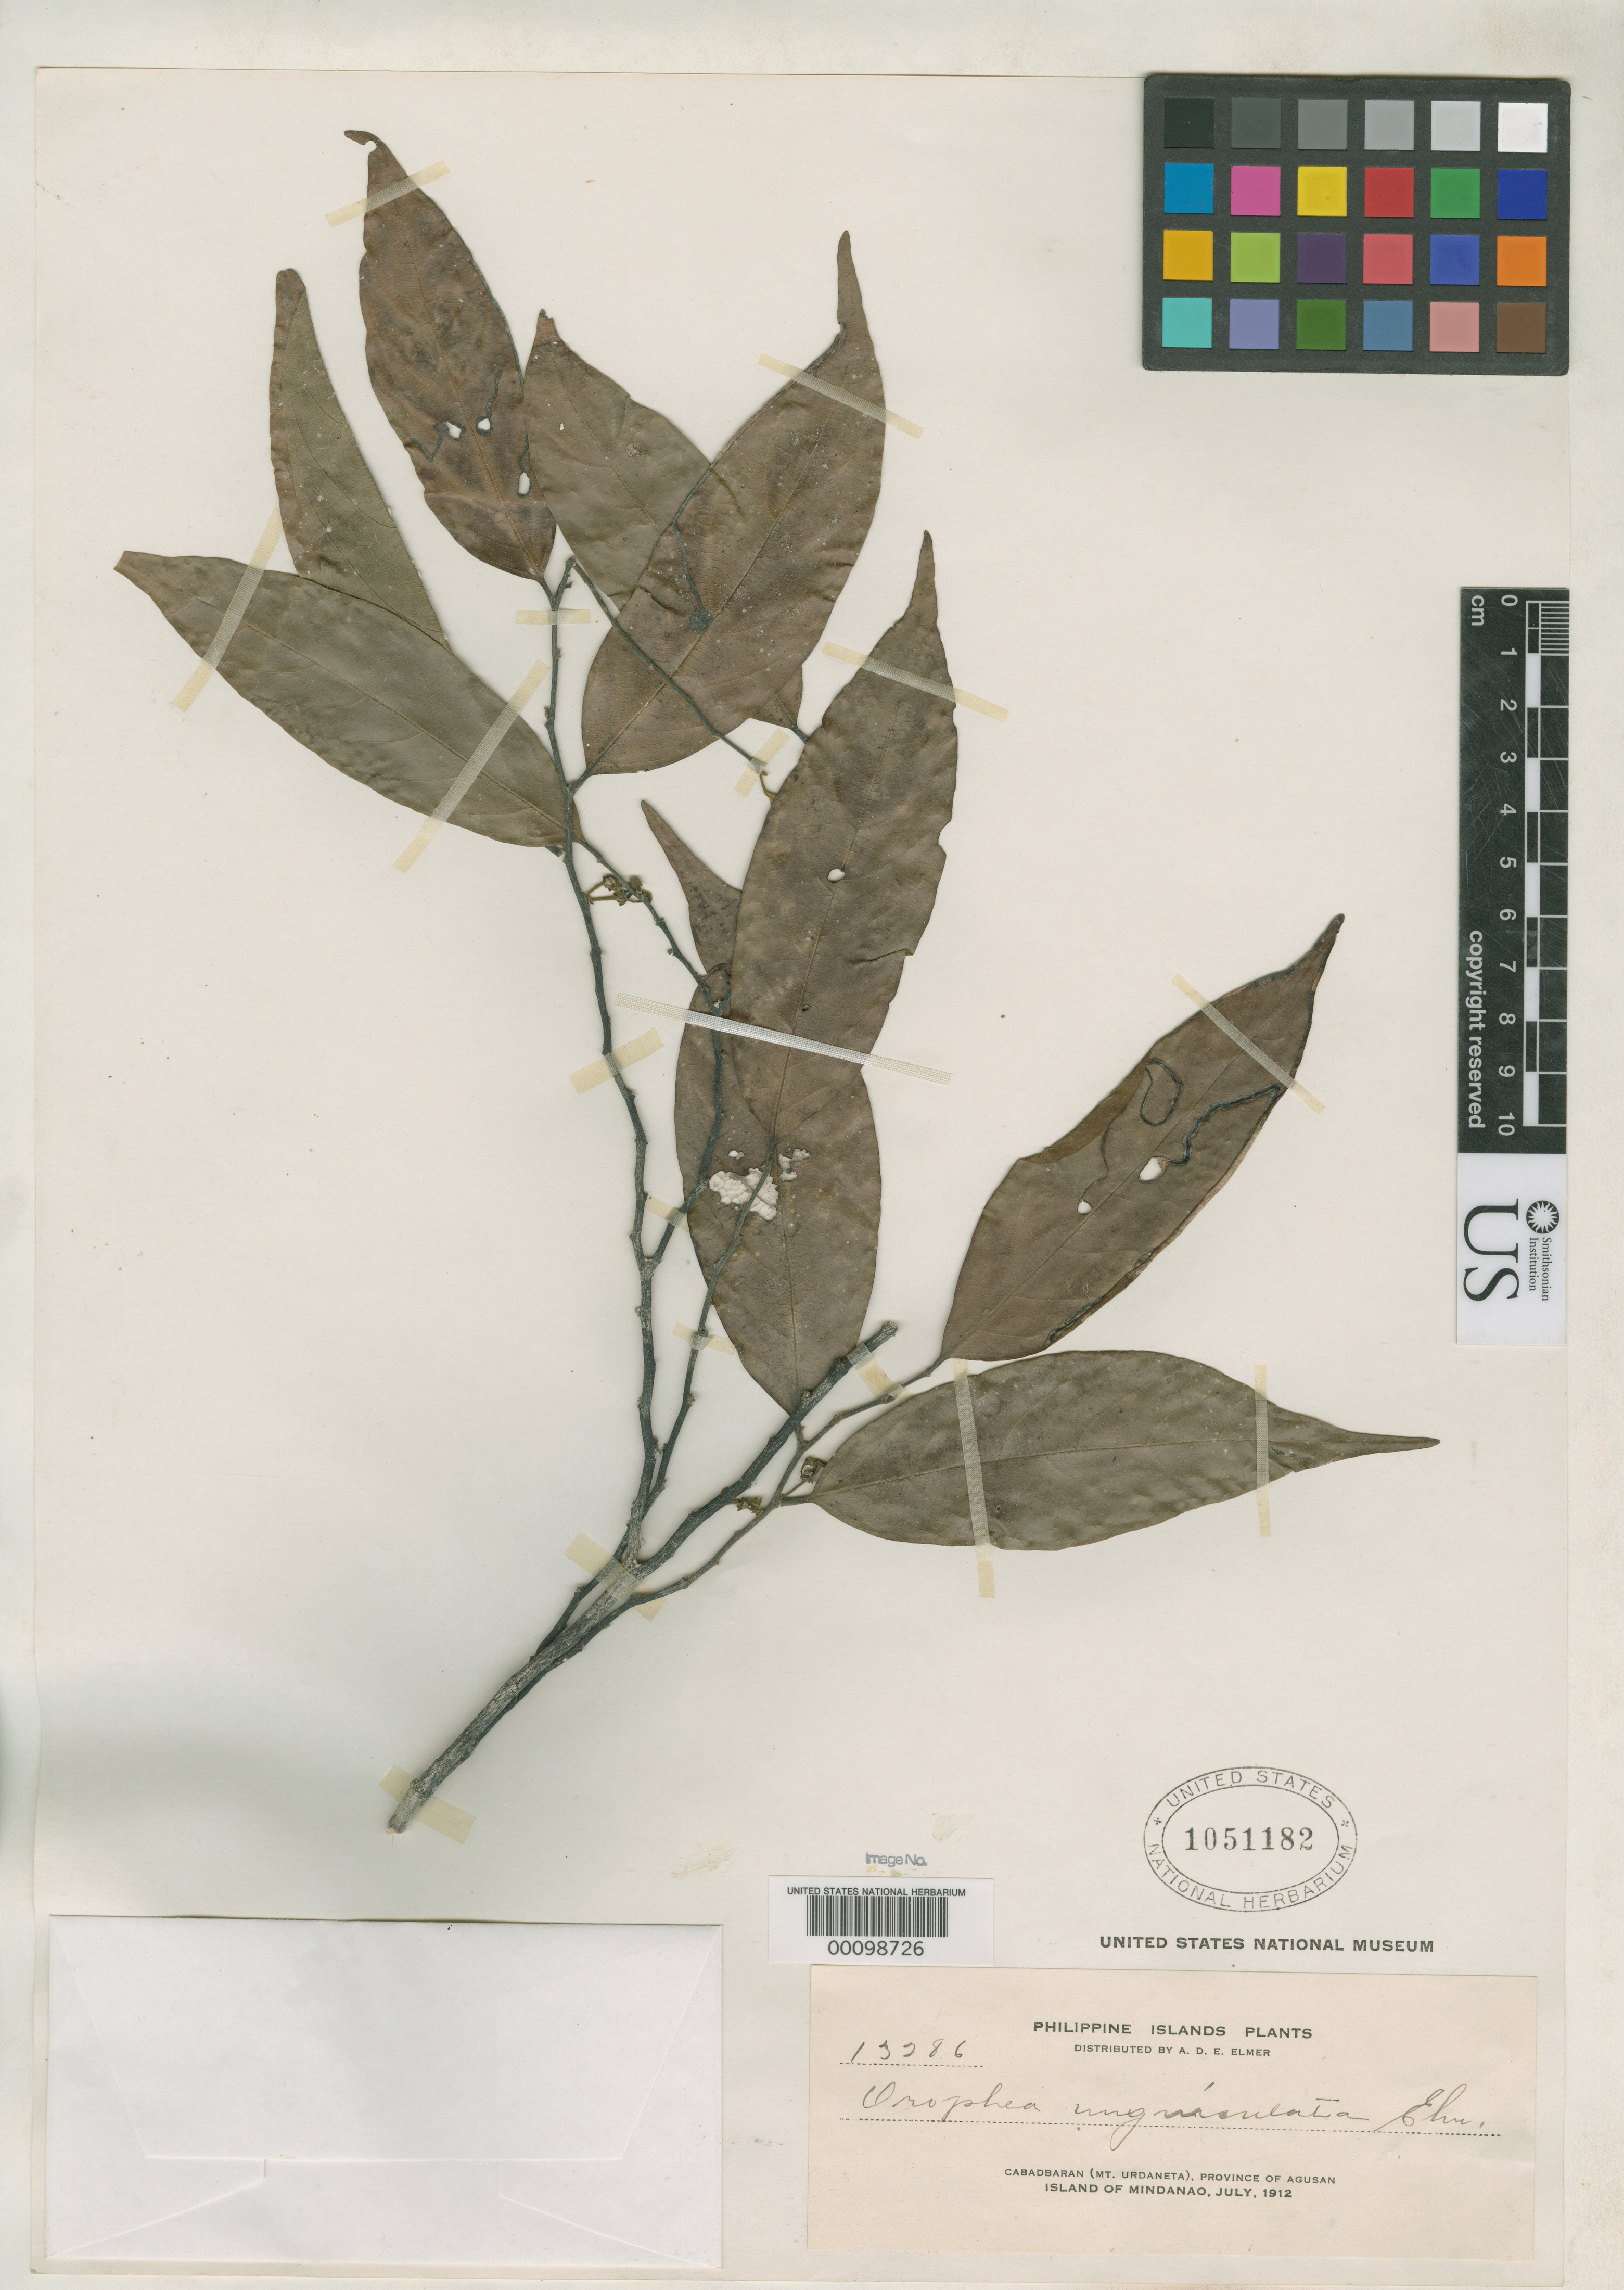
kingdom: Plantae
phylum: Tracheophyta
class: Magnoliopsida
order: Magnoliales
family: Annonaceae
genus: Orophea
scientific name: Orophea unguiculata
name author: Elmer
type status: Isotype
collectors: A. D. E. Elmer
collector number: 13286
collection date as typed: Jul 1912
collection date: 1912-07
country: Philippines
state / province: Caraga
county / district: Agusan del Norte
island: Mindanao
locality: Cabadbaran (Mt. Urdaneta.)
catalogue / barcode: US 1051182